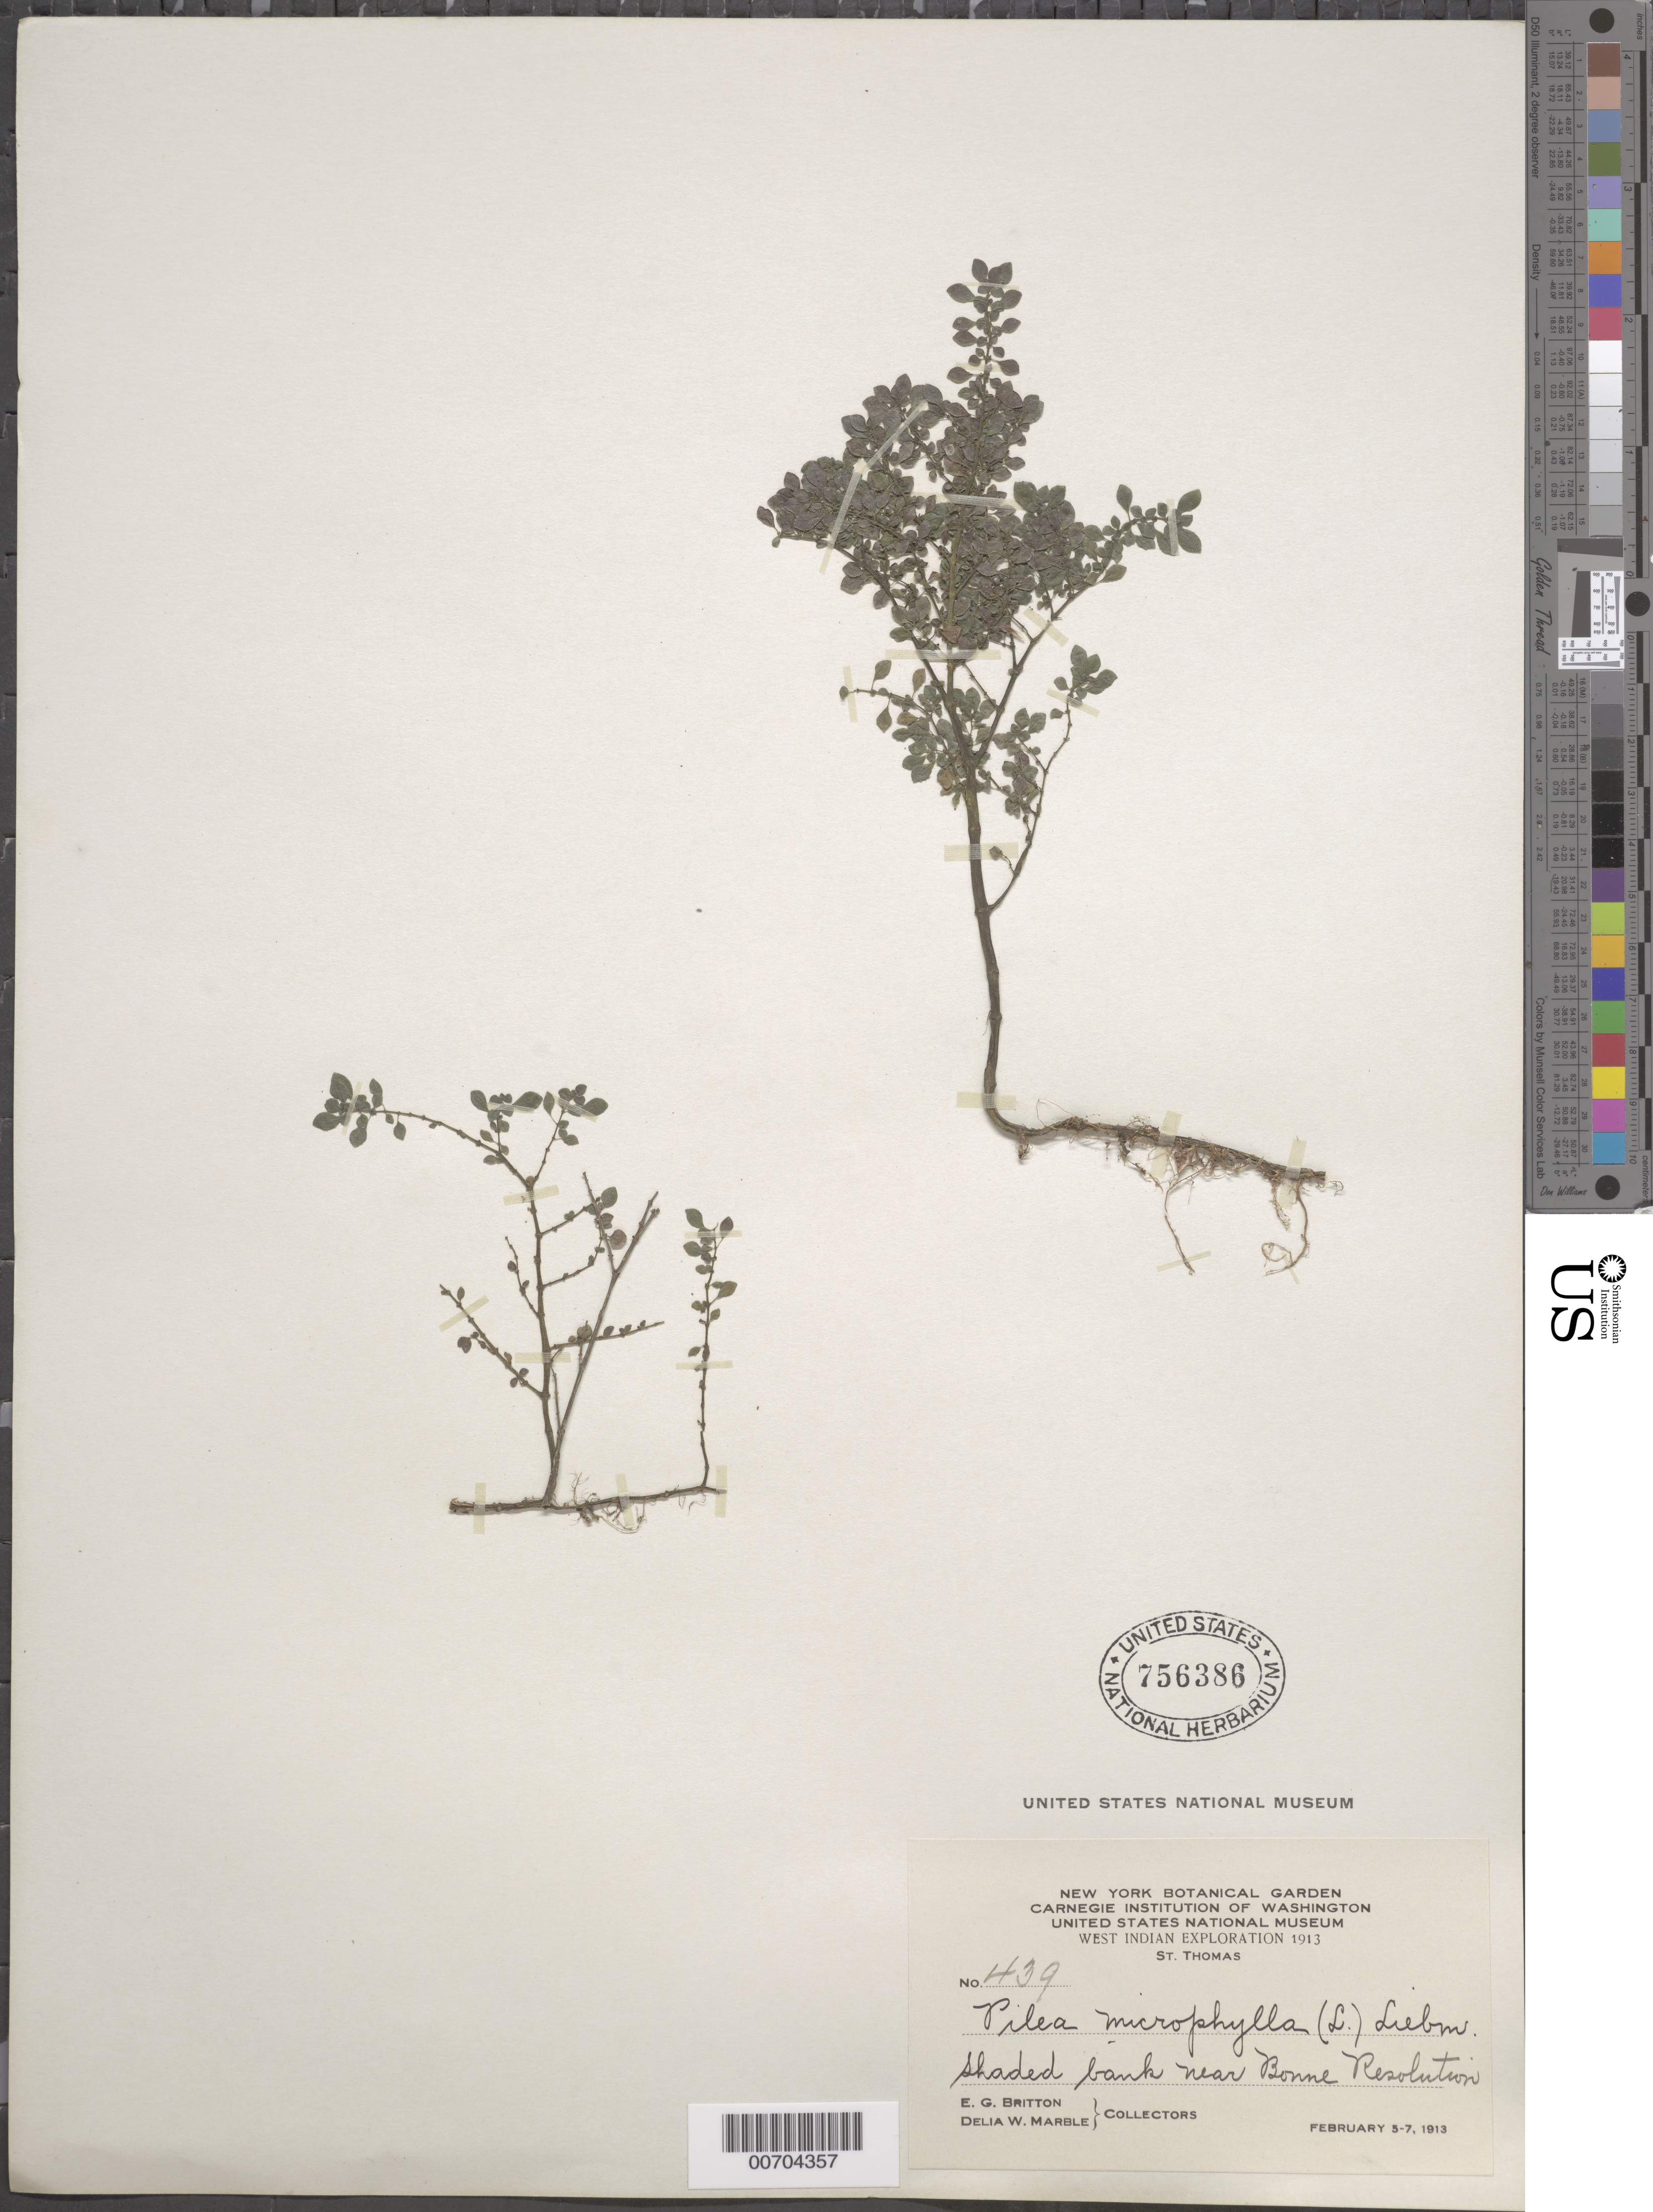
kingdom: Plantae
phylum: Tracheophyta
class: Magnoliopsida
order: Rosales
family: Urticaceae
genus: Pilea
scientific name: Pilea microphylla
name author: (L.) Liebm.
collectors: E. G. Britton & D. W. Marble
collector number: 439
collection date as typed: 05 Feb 1913 to 07 Feb 1913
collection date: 1913-02-05/1913-02-07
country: U.S. Virgin Islands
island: St. Thomas Island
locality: Bonne Resolution, vic of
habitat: Shaded bank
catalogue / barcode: US 756386